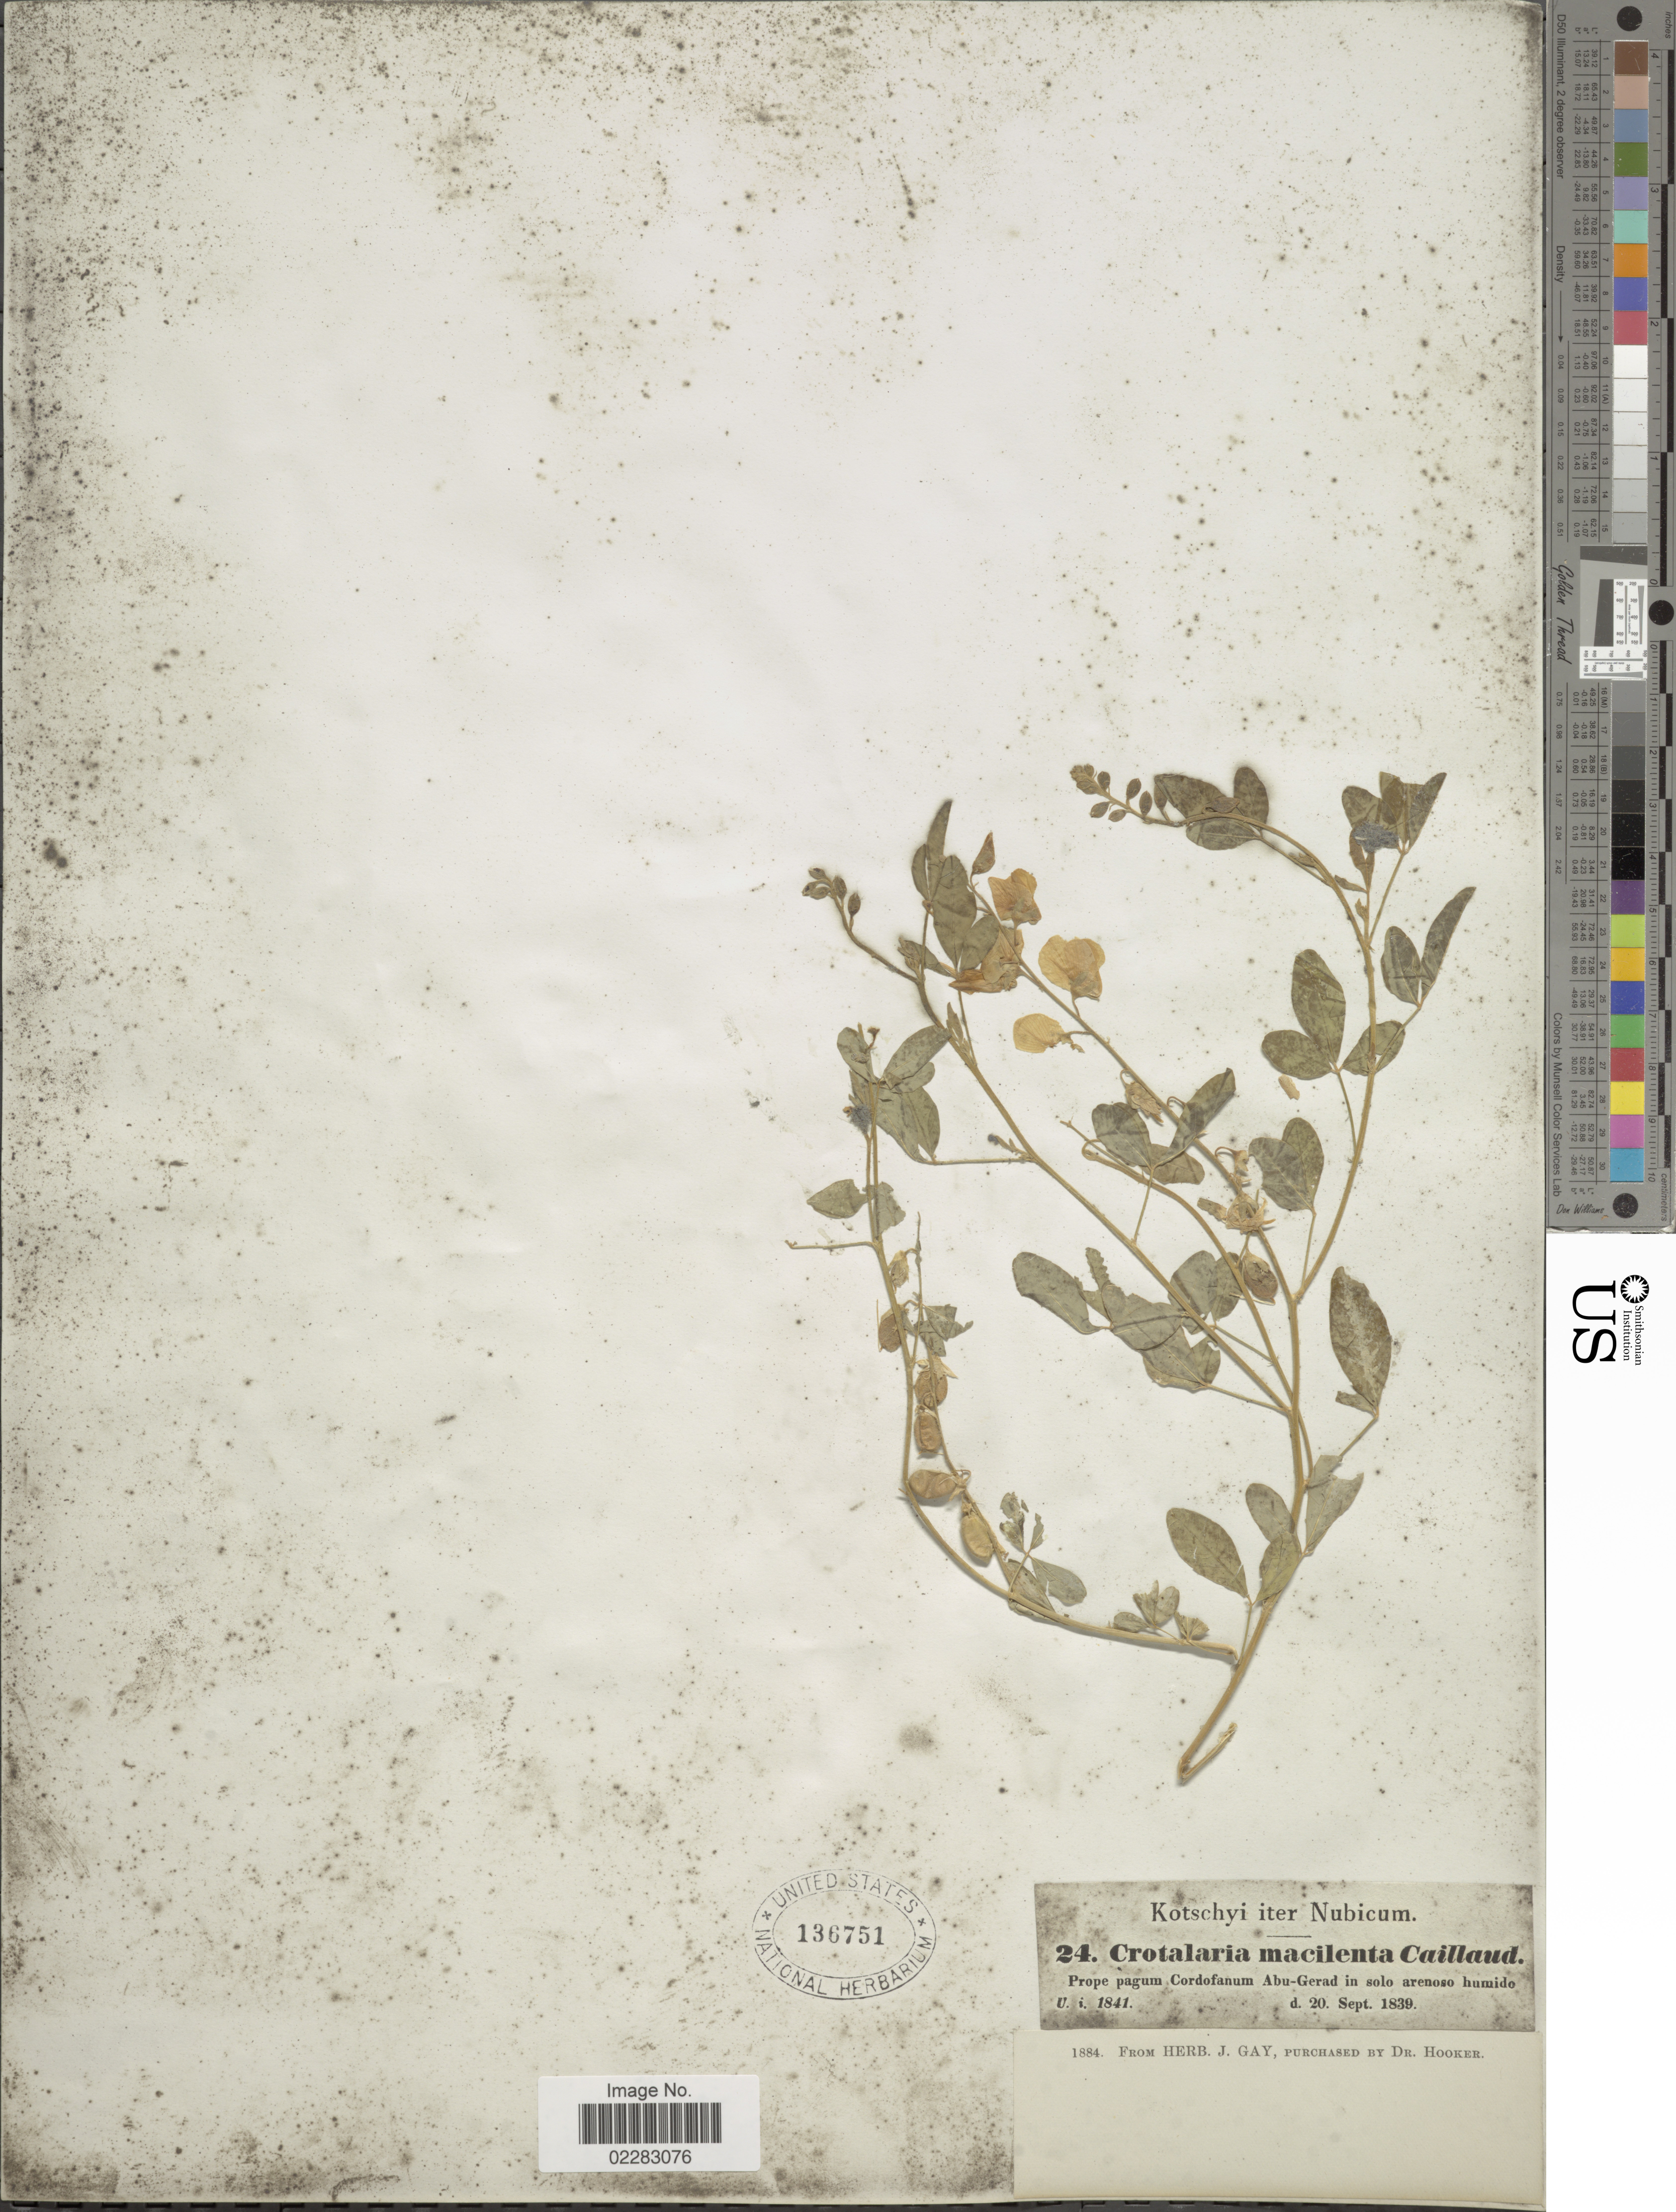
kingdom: Plantae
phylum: Tracheophyta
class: Magnoliopsida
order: Fabales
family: Fabaceae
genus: Crotalaria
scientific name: Crotalaria macilenta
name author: Delile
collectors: -. Kotschyi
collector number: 24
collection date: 1839-09-20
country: Sudan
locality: Iter Nubicum, prope pagum Cordofanum Abu-Gerad in solo arenoso humido.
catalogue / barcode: US 136751